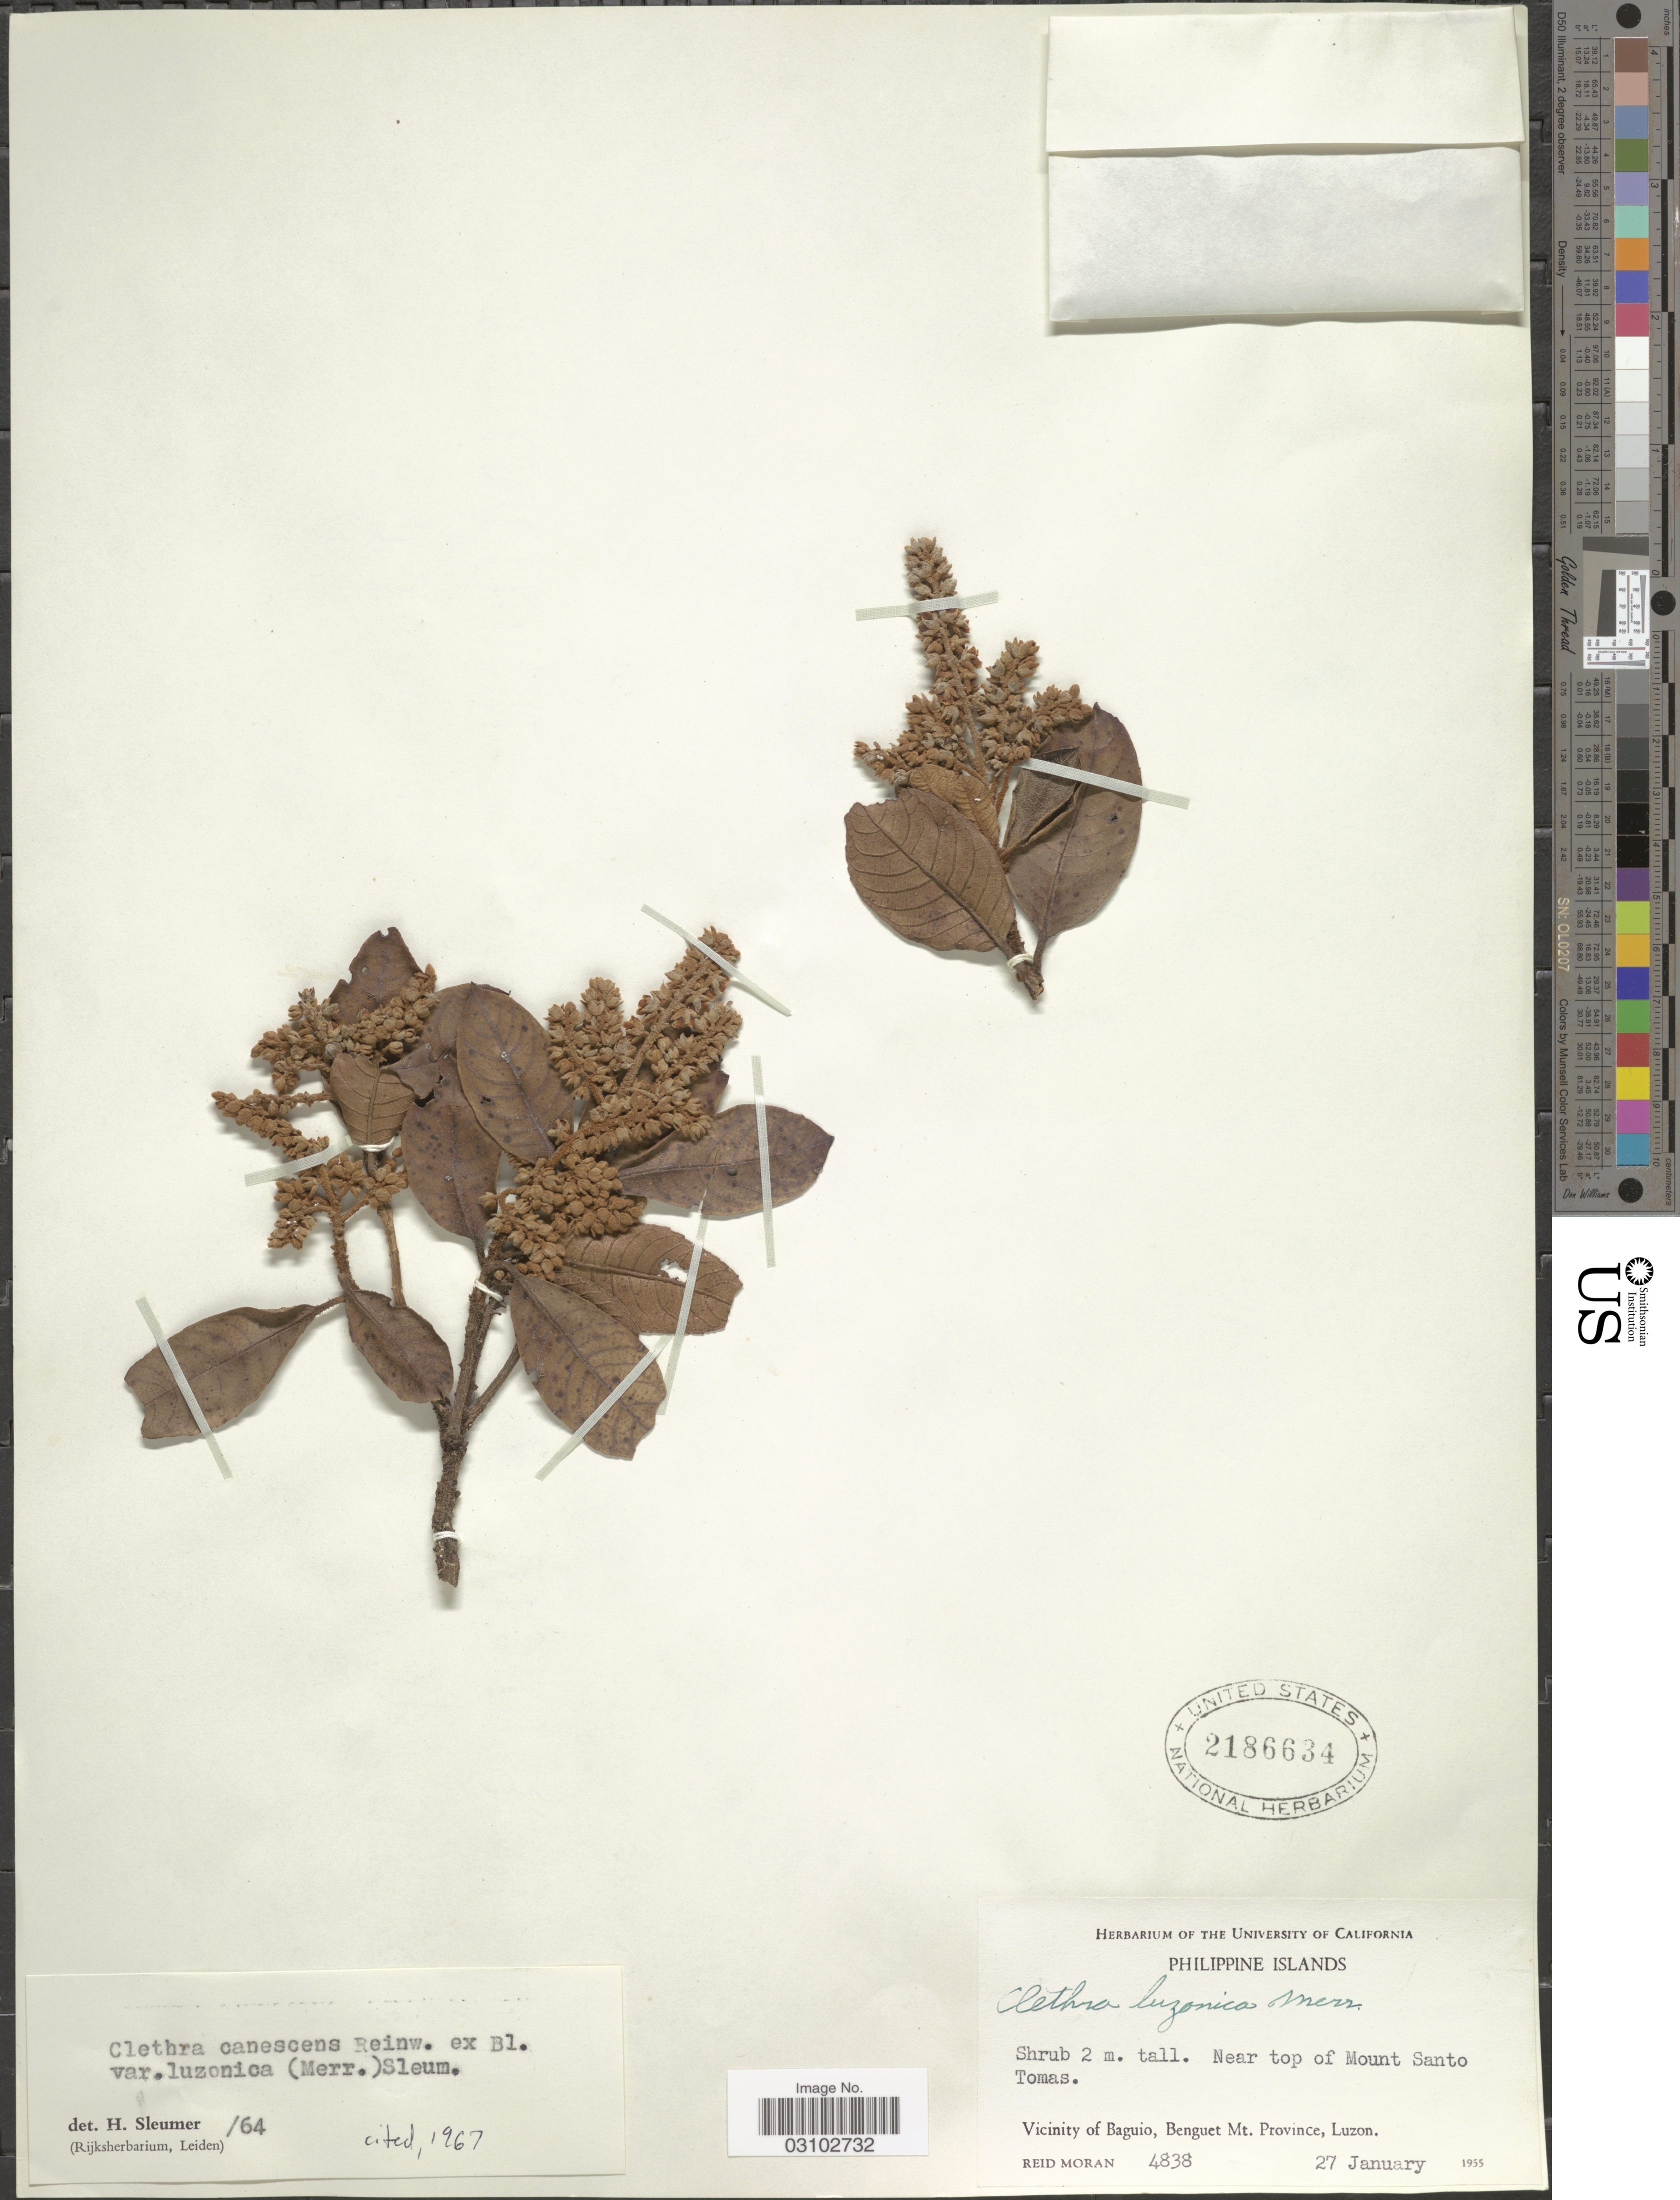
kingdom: Plantae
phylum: Tracheophyta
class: Magnoliopsida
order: Ericales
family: Clethraceae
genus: Clethra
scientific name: Clethra canescens var. luzonica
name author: (Merr.) Sleumer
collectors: R. Moran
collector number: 4838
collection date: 1955-01-27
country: Philippines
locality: Philippine Islands. Near top of Mount Santo Tomas. Vicinity of Bagui, Benguet Mt. Province, Luzon.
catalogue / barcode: US 2186634